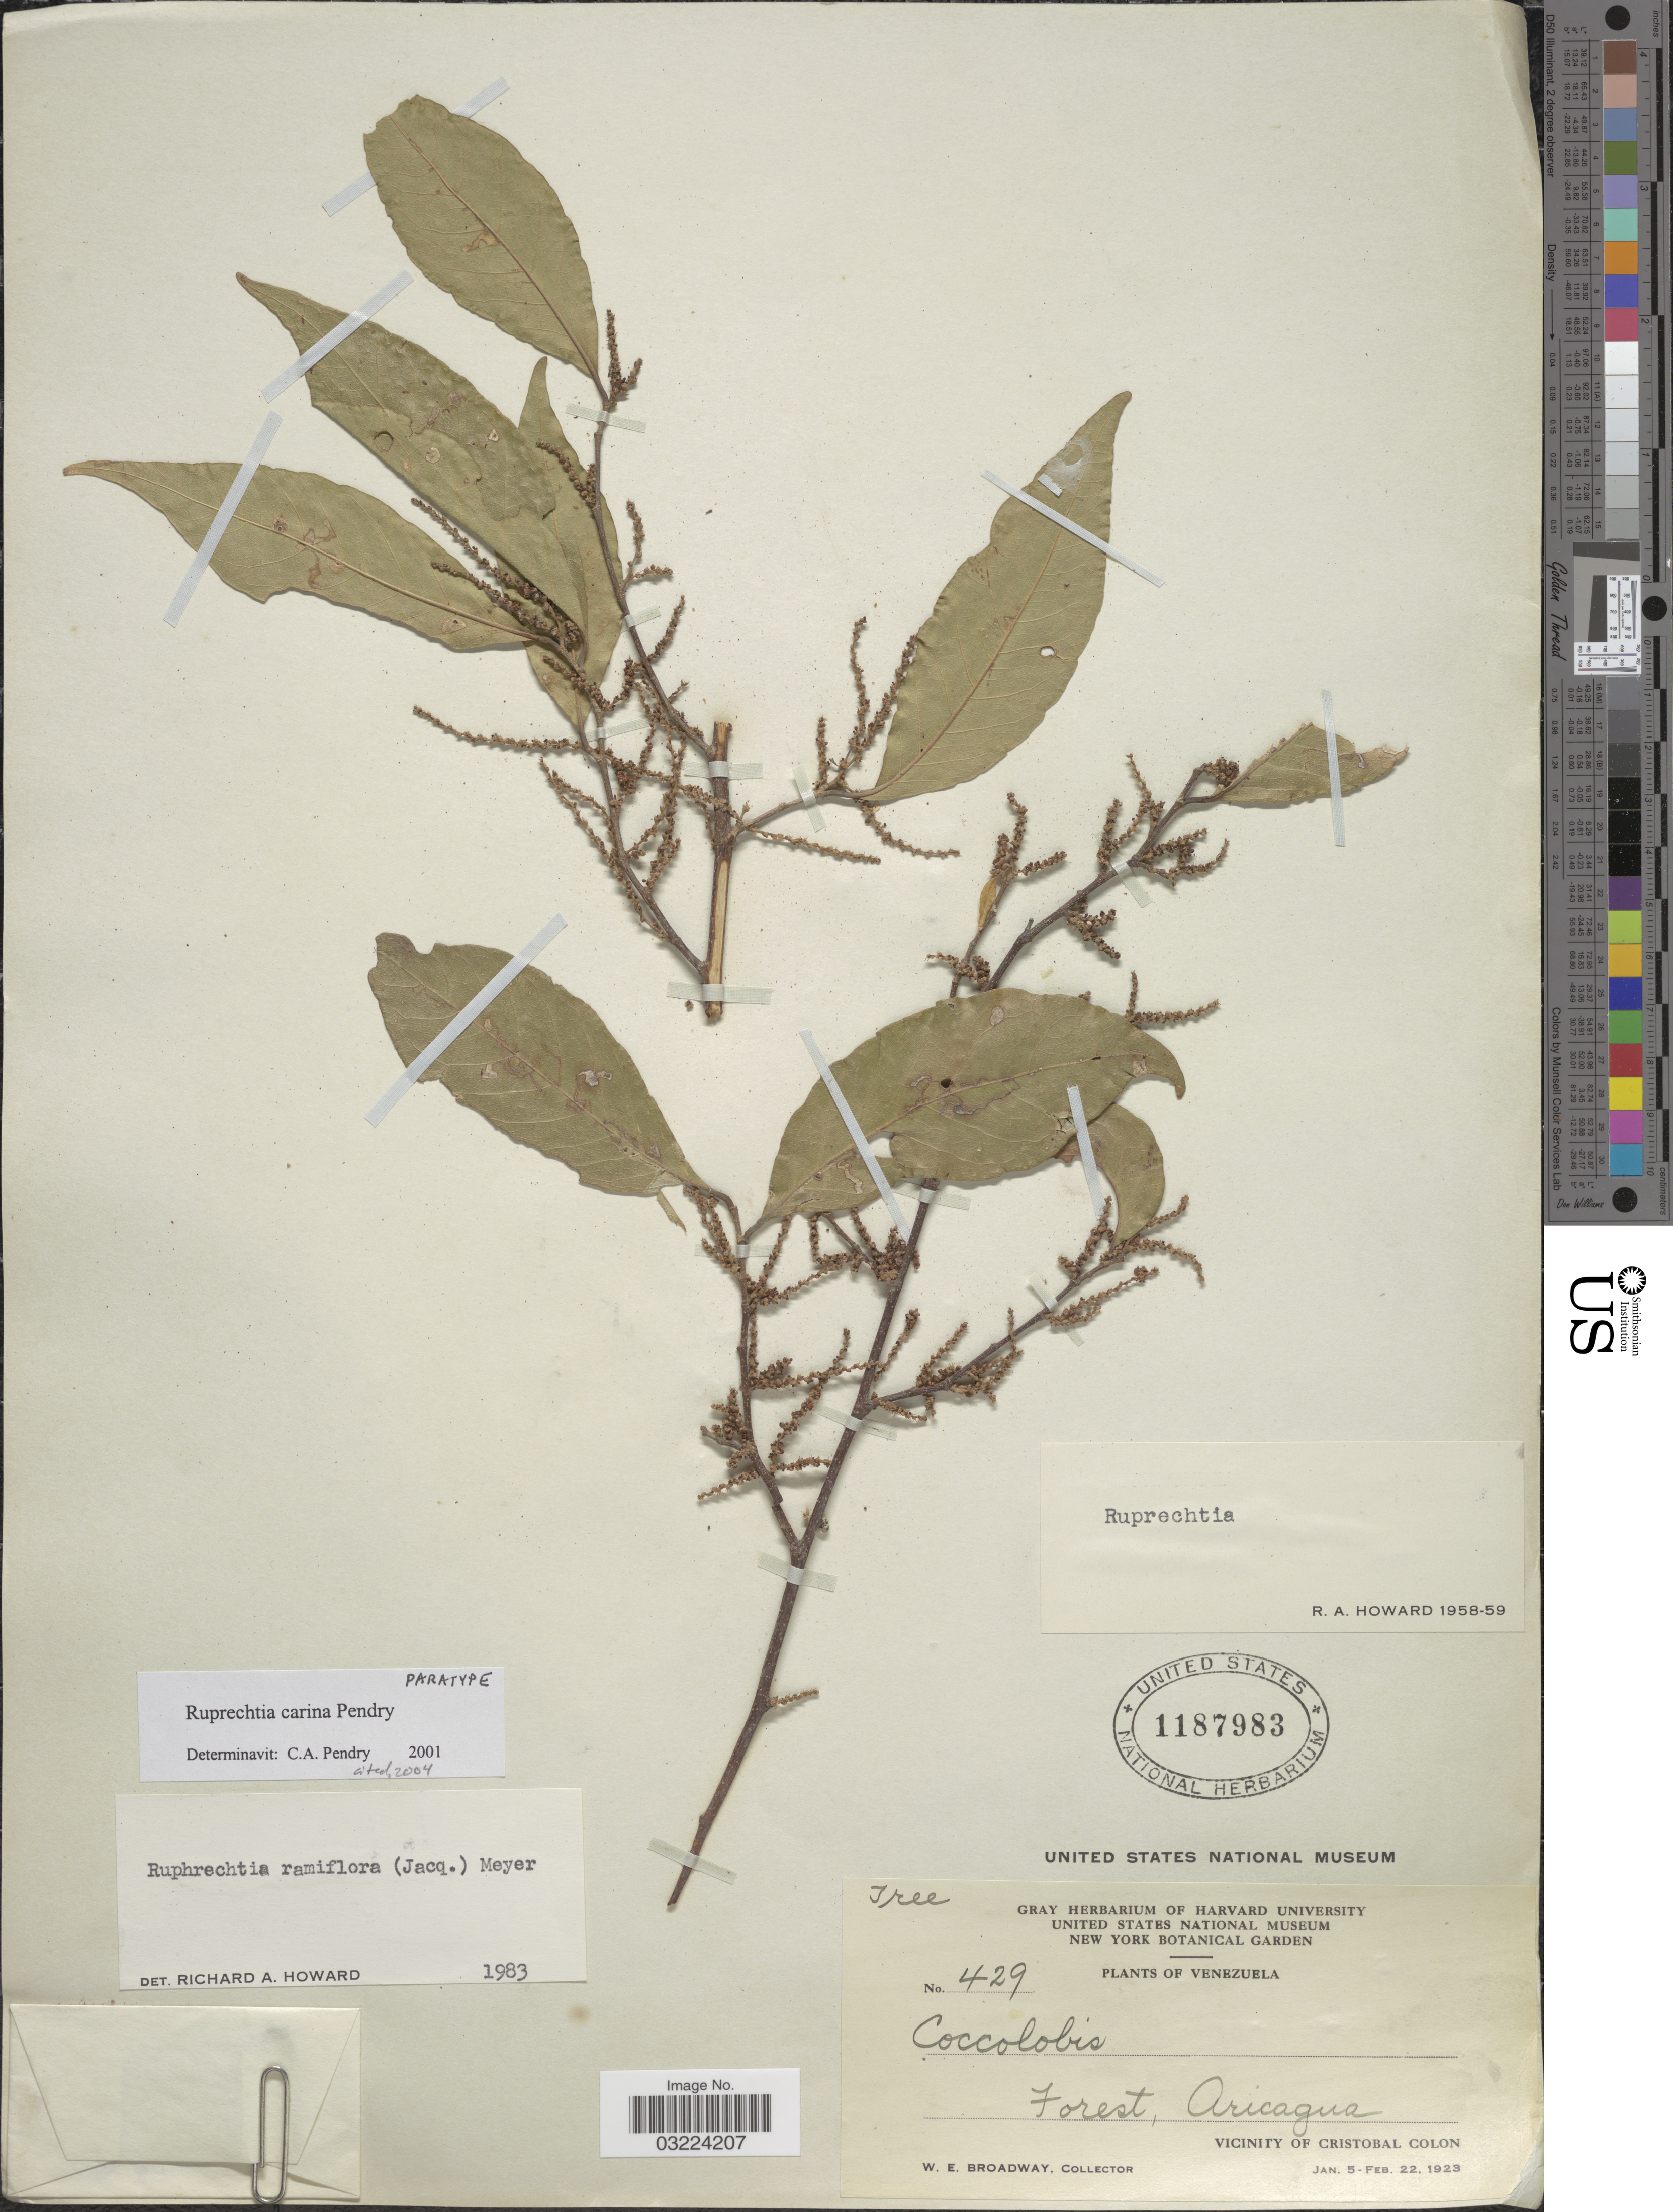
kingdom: Plantae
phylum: Tracheophyta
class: Magnoliopsida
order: Caryophyllales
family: Polygonaceae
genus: Ruprechtia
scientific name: Ruprechtia carina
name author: Pendry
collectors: W. E. Broadway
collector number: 429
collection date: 1923-01-05/1923-02-22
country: Venezuela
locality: Forest, Aricagua, Vicinity of Cristobal Colon.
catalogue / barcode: US 1187983